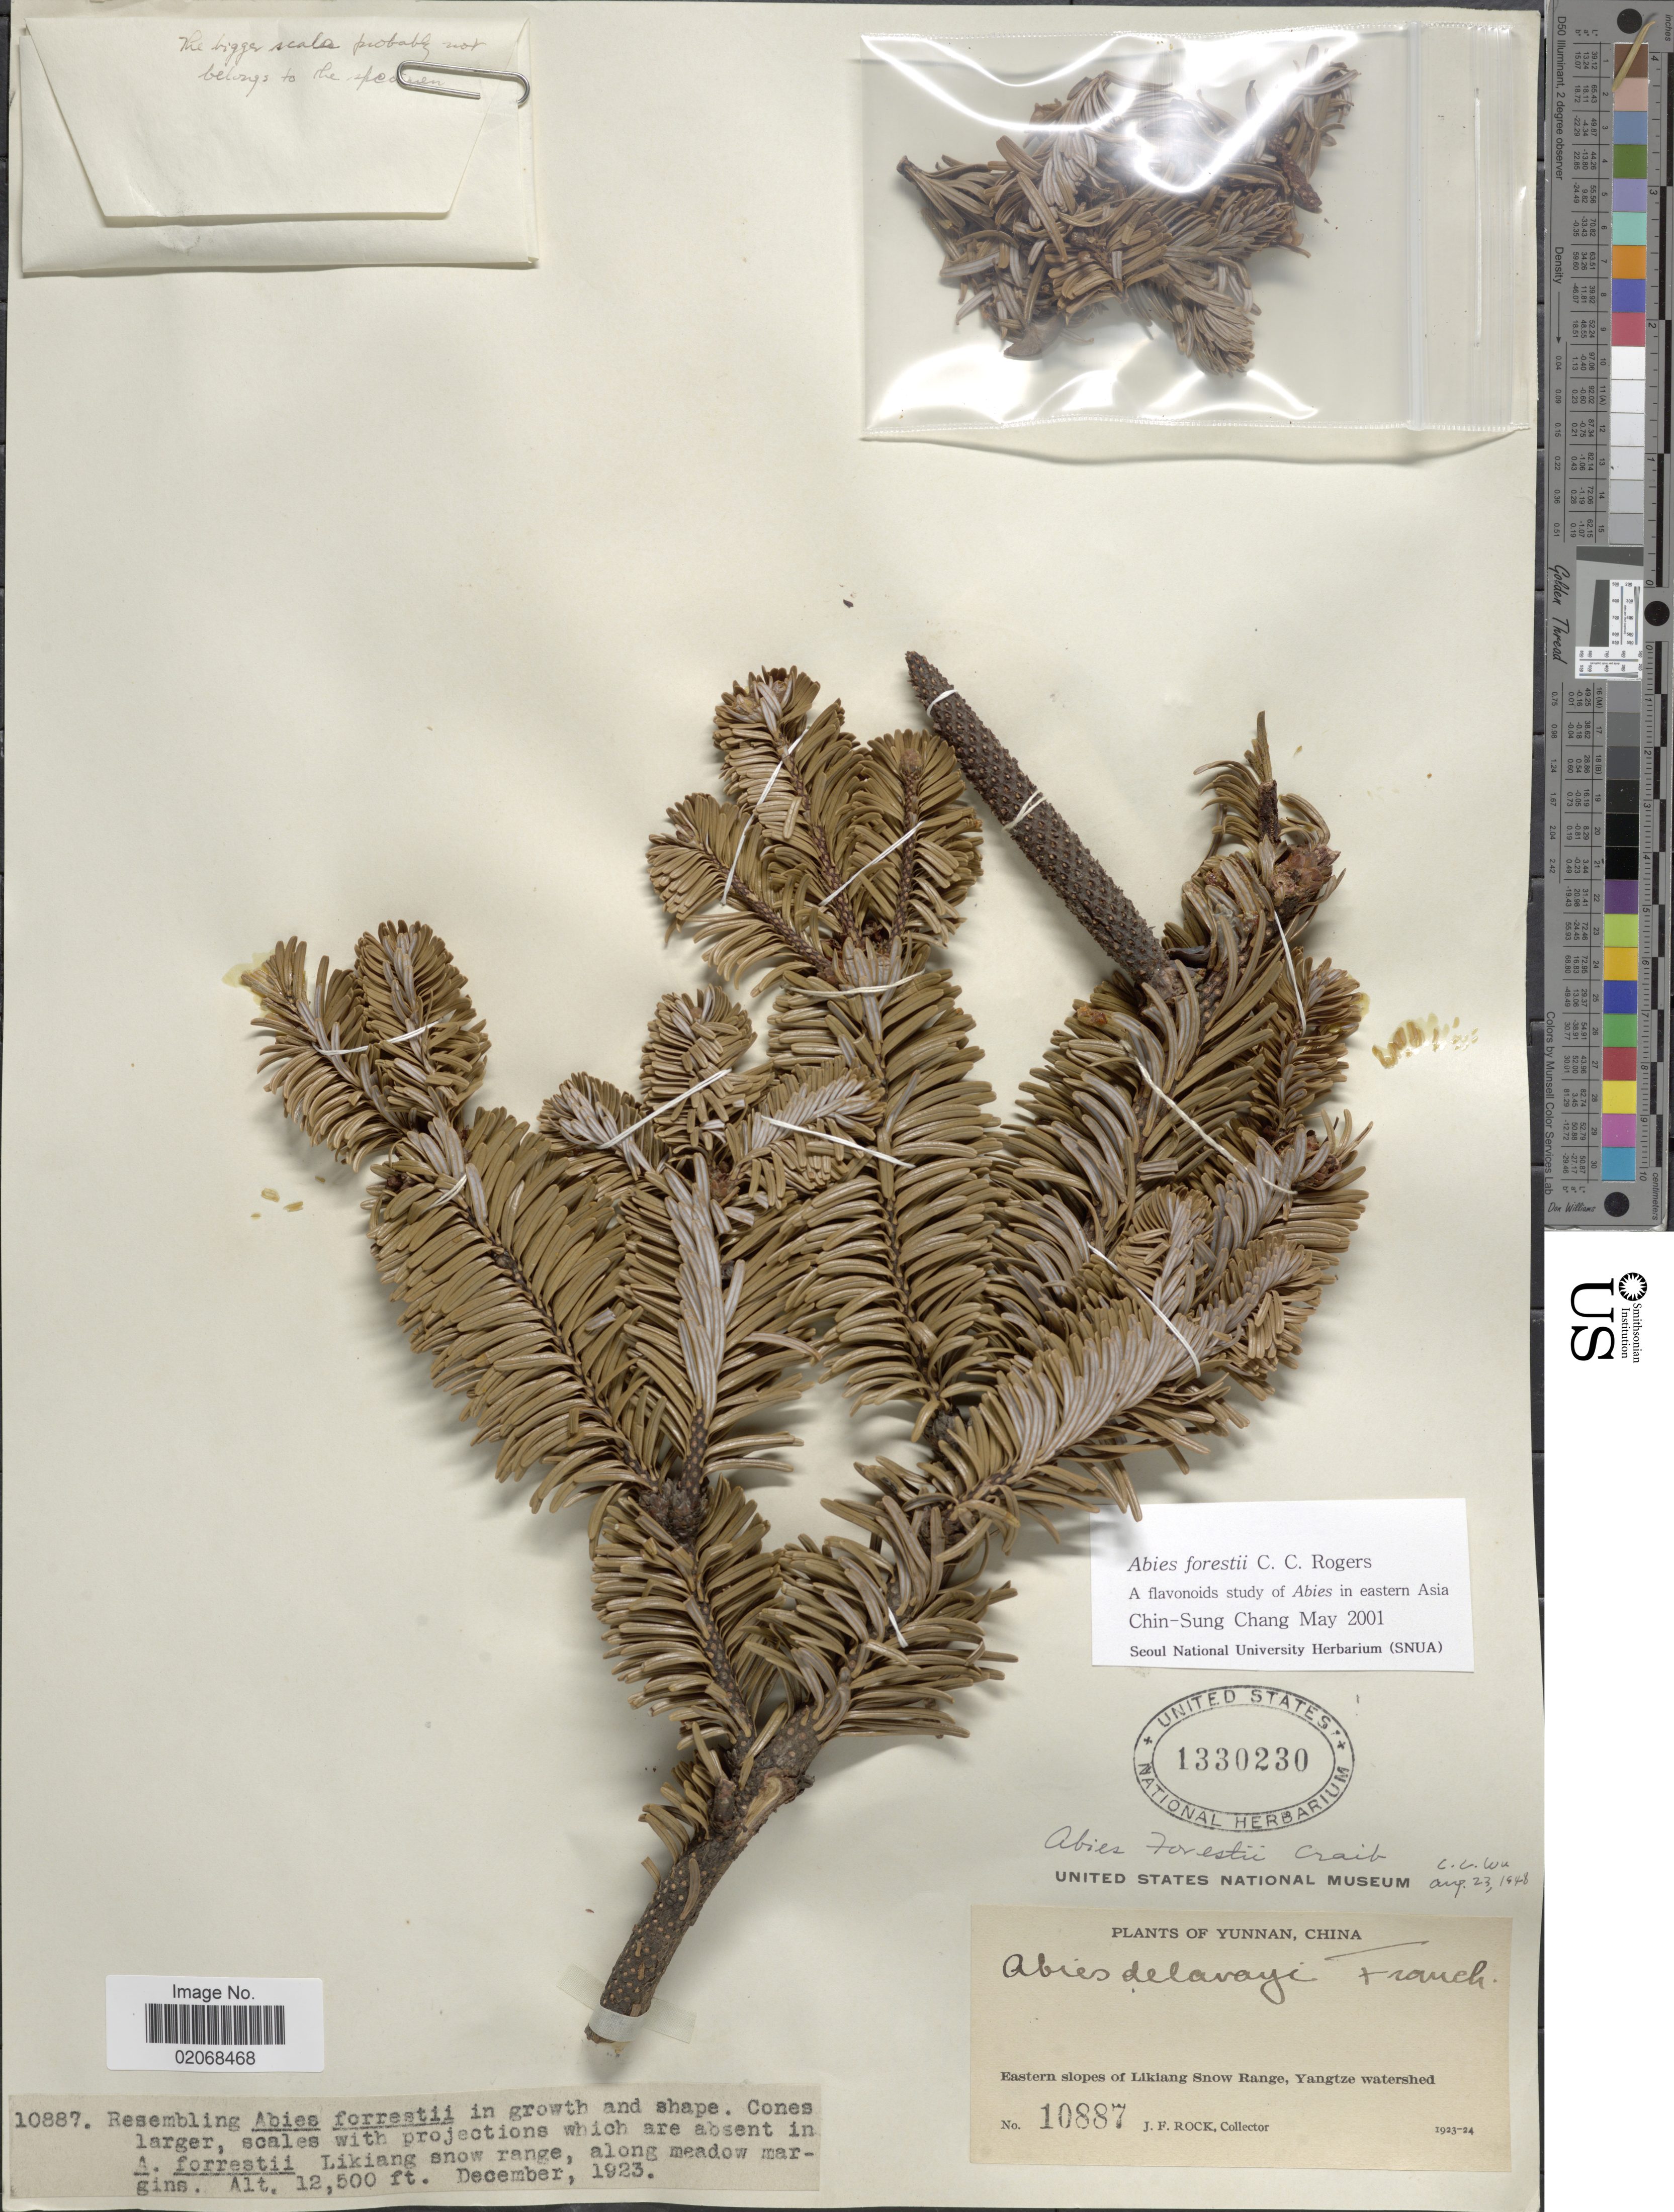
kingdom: Plantae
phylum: Tracheophyta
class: Pinopsida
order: Pinales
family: Pinaceae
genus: Abies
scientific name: Abies forrestii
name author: Coltm.-Rog.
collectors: J. Rock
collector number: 10887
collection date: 1923-12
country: China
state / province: Yunnan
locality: Eastern slopes of Likiang Snow Range, Yangtze watershed, along meadow margins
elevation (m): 3810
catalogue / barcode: US 1330230